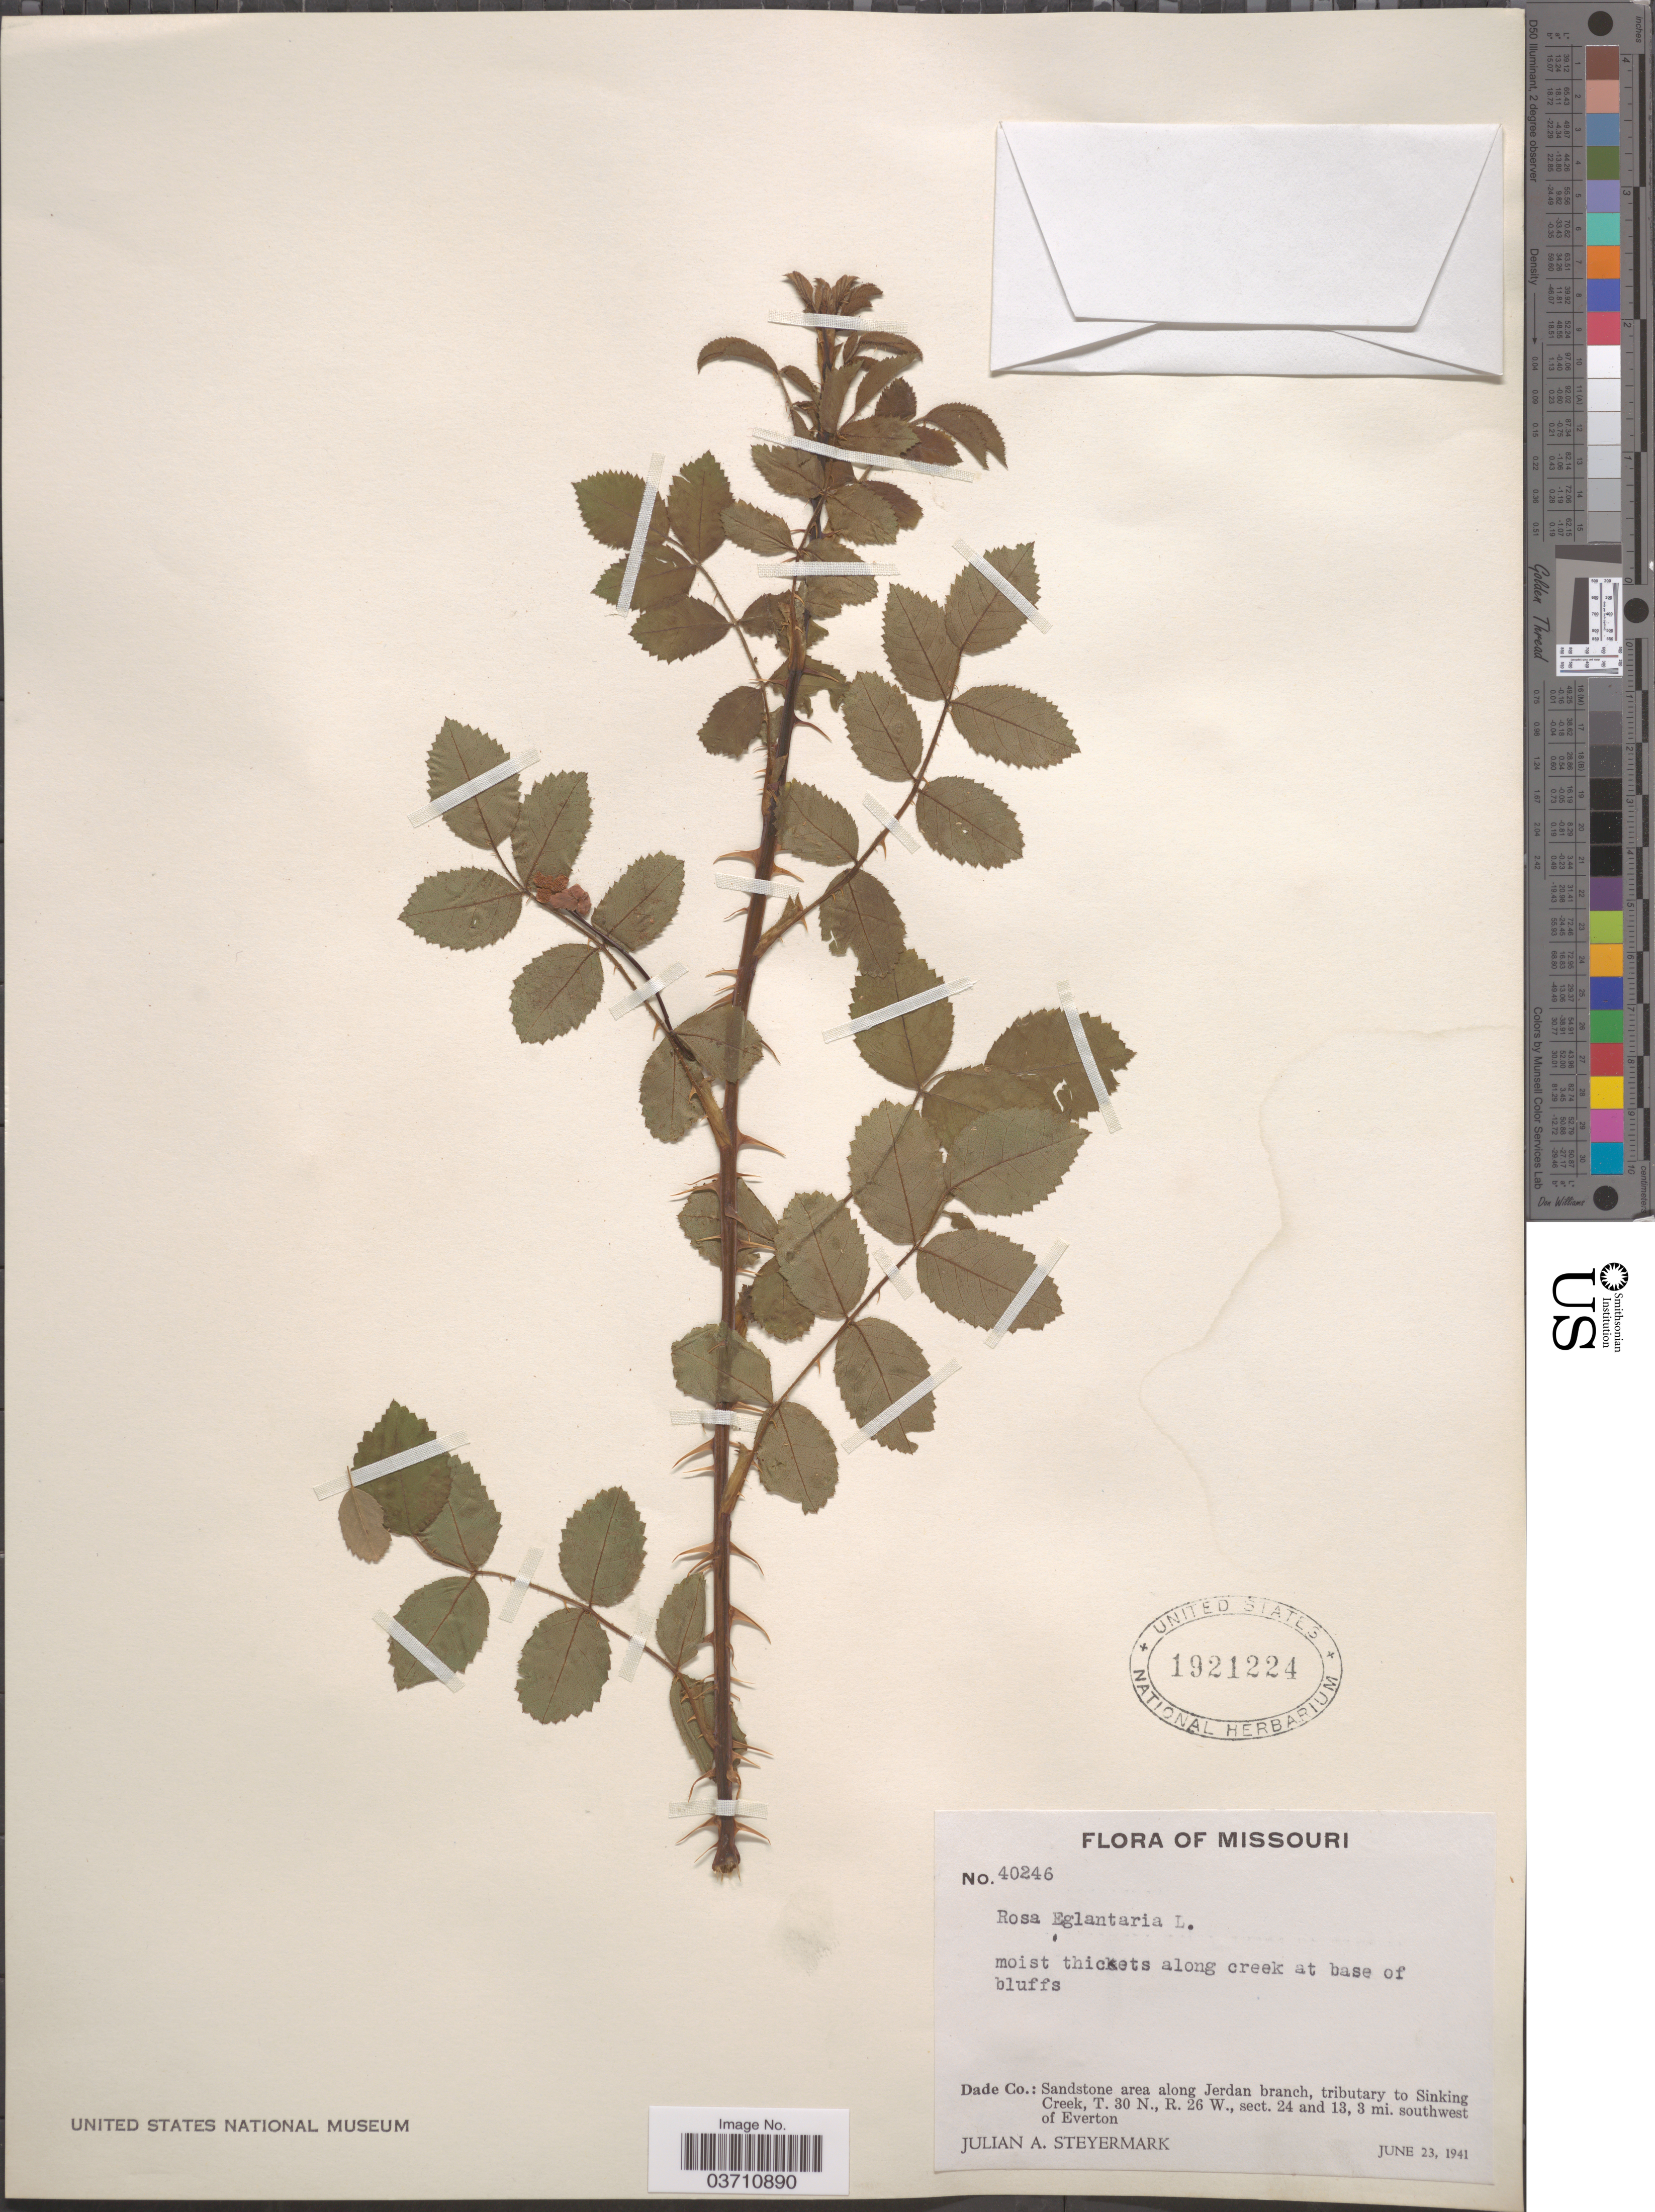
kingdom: Plantae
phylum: Tracheophyta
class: Magnoliopsida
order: Rosales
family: Rosaceae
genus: Rosa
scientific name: Rosa eglanteria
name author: L.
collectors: J. Steyermark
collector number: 40246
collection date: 1941-06-23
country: United States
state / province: Missouri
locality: Dade Co.: Sandstone area along Jerdan branch, tributary to Sinking Creek, T. 30 N., R. 26 W., sect. 24 and 13, 3 mi. southwest of Everton.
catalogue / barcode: US 1921224